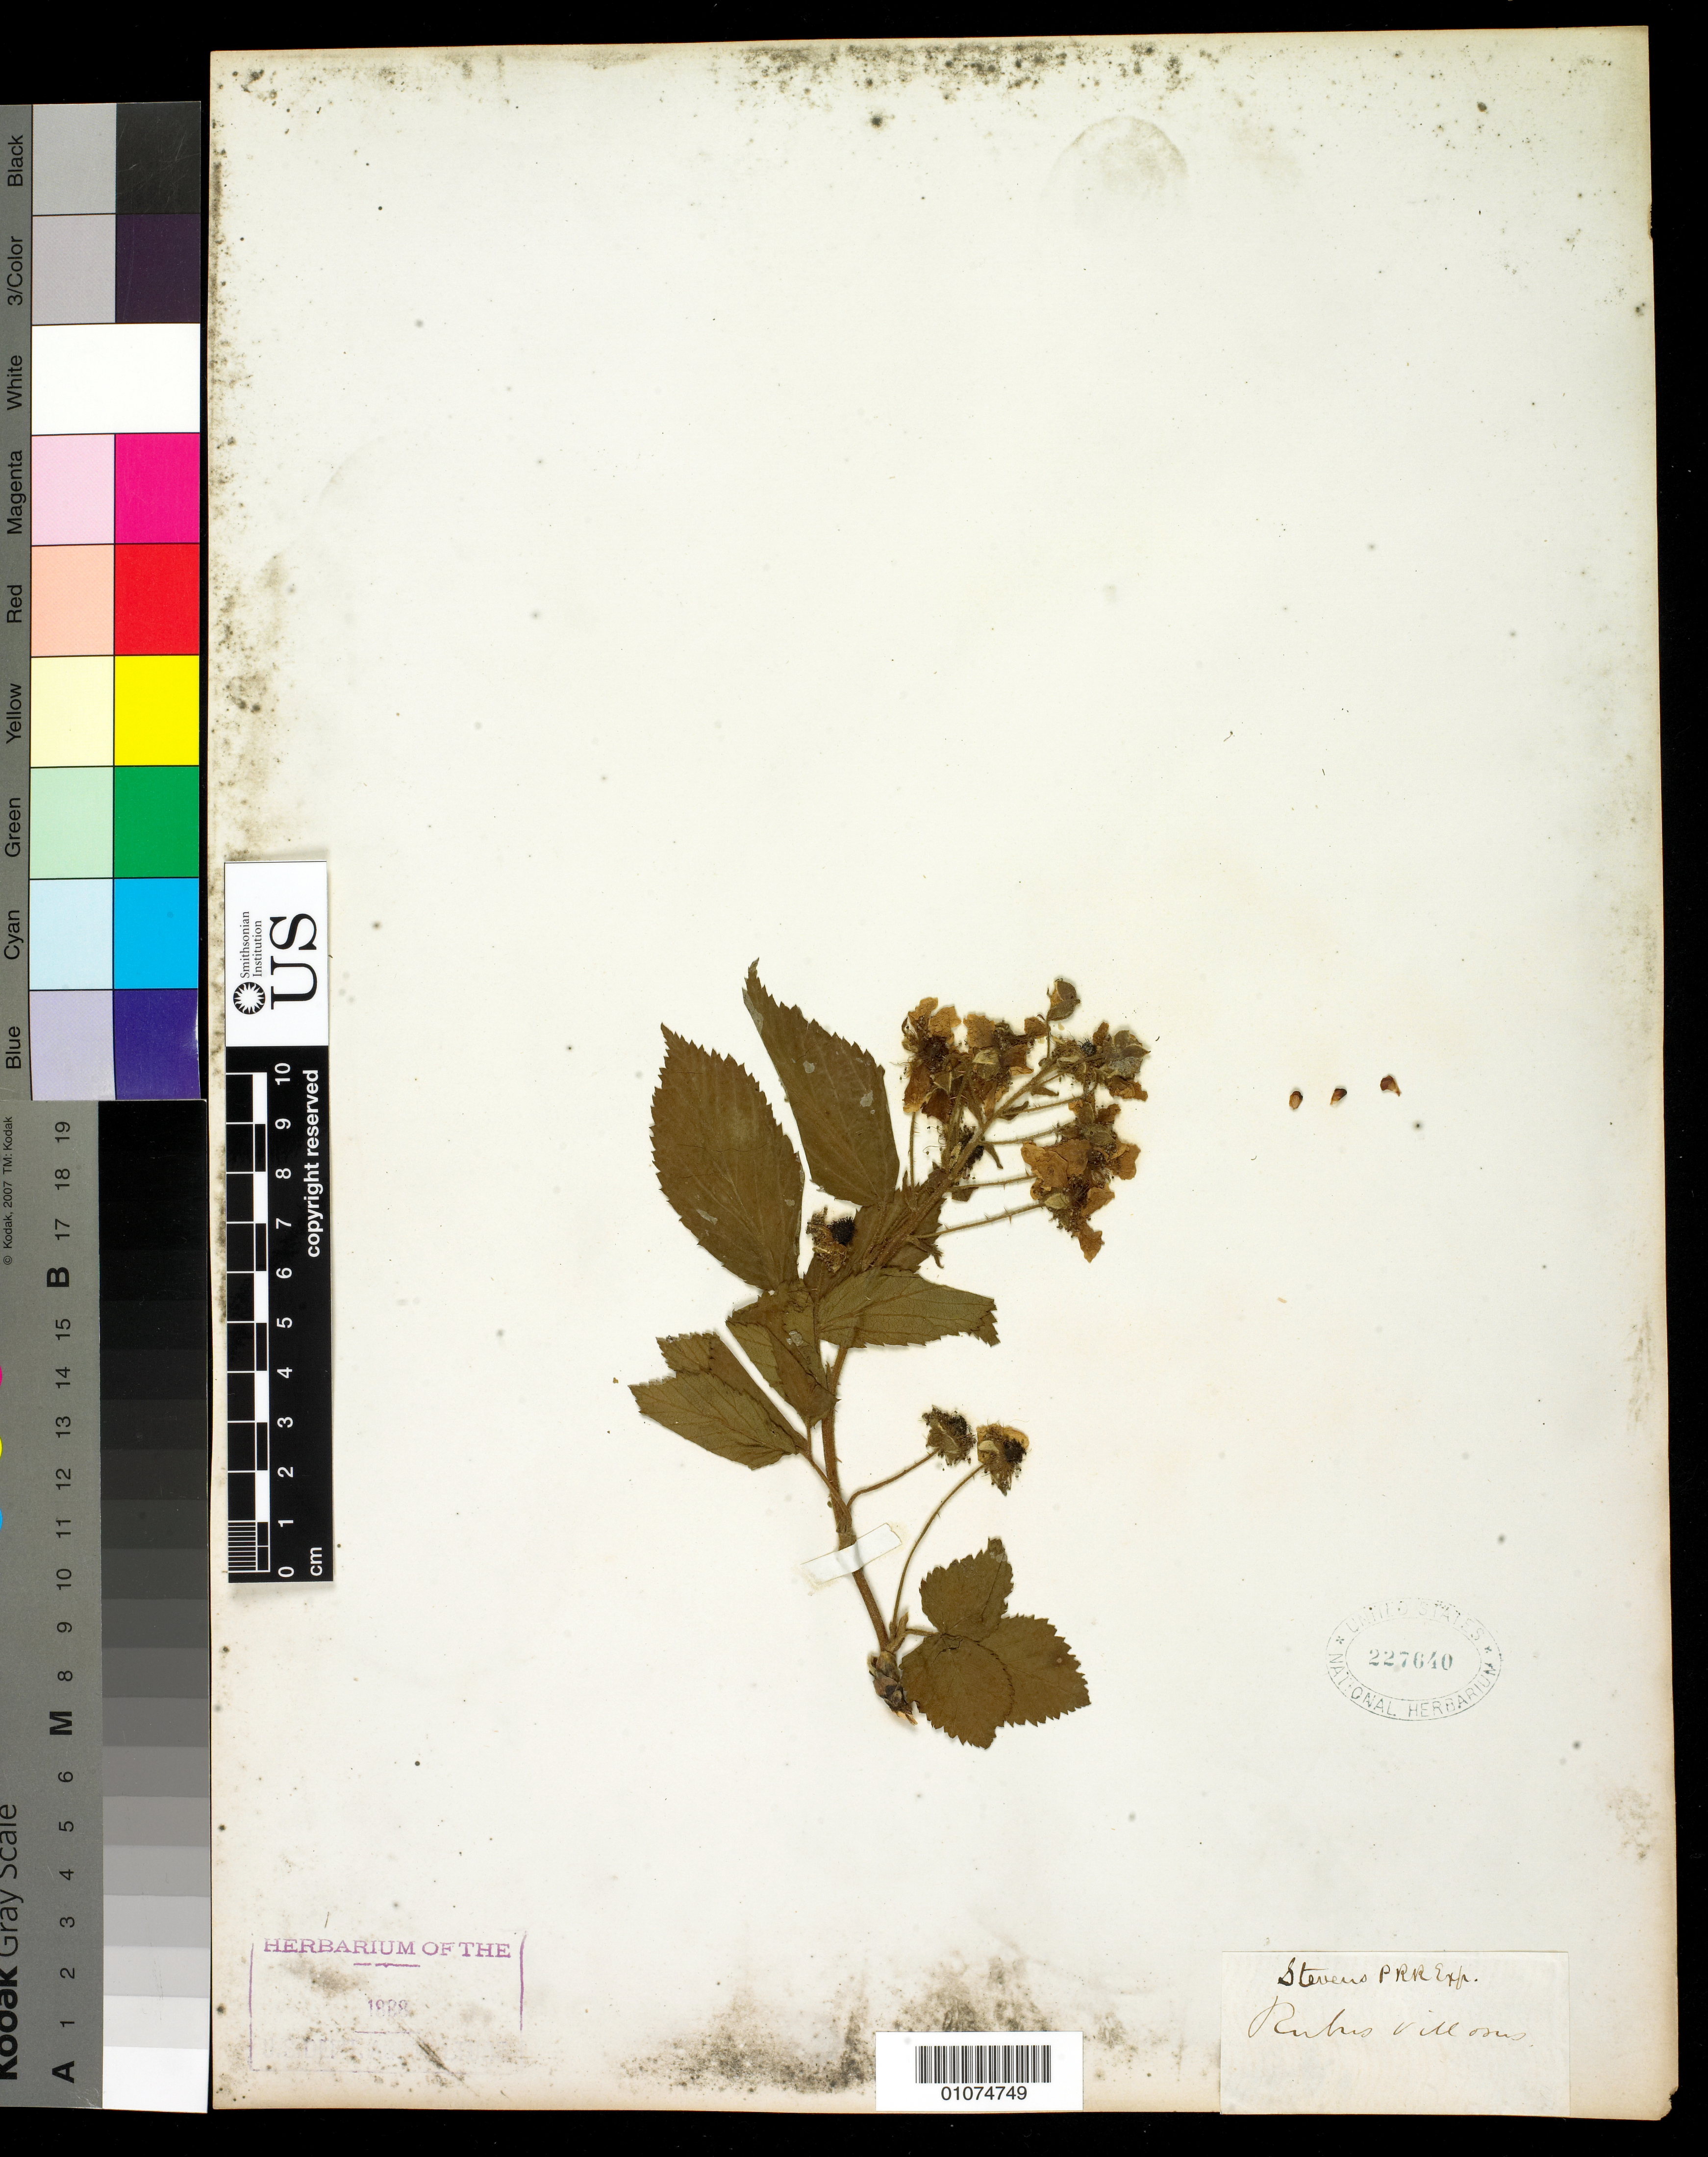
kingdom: Plantae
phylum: Tracheophyta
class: Magnoliopsida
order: Rosales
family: Rosaceae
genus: Rubus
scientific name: Rubus villosus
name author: Thunb.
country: United States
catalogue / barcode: US 227640